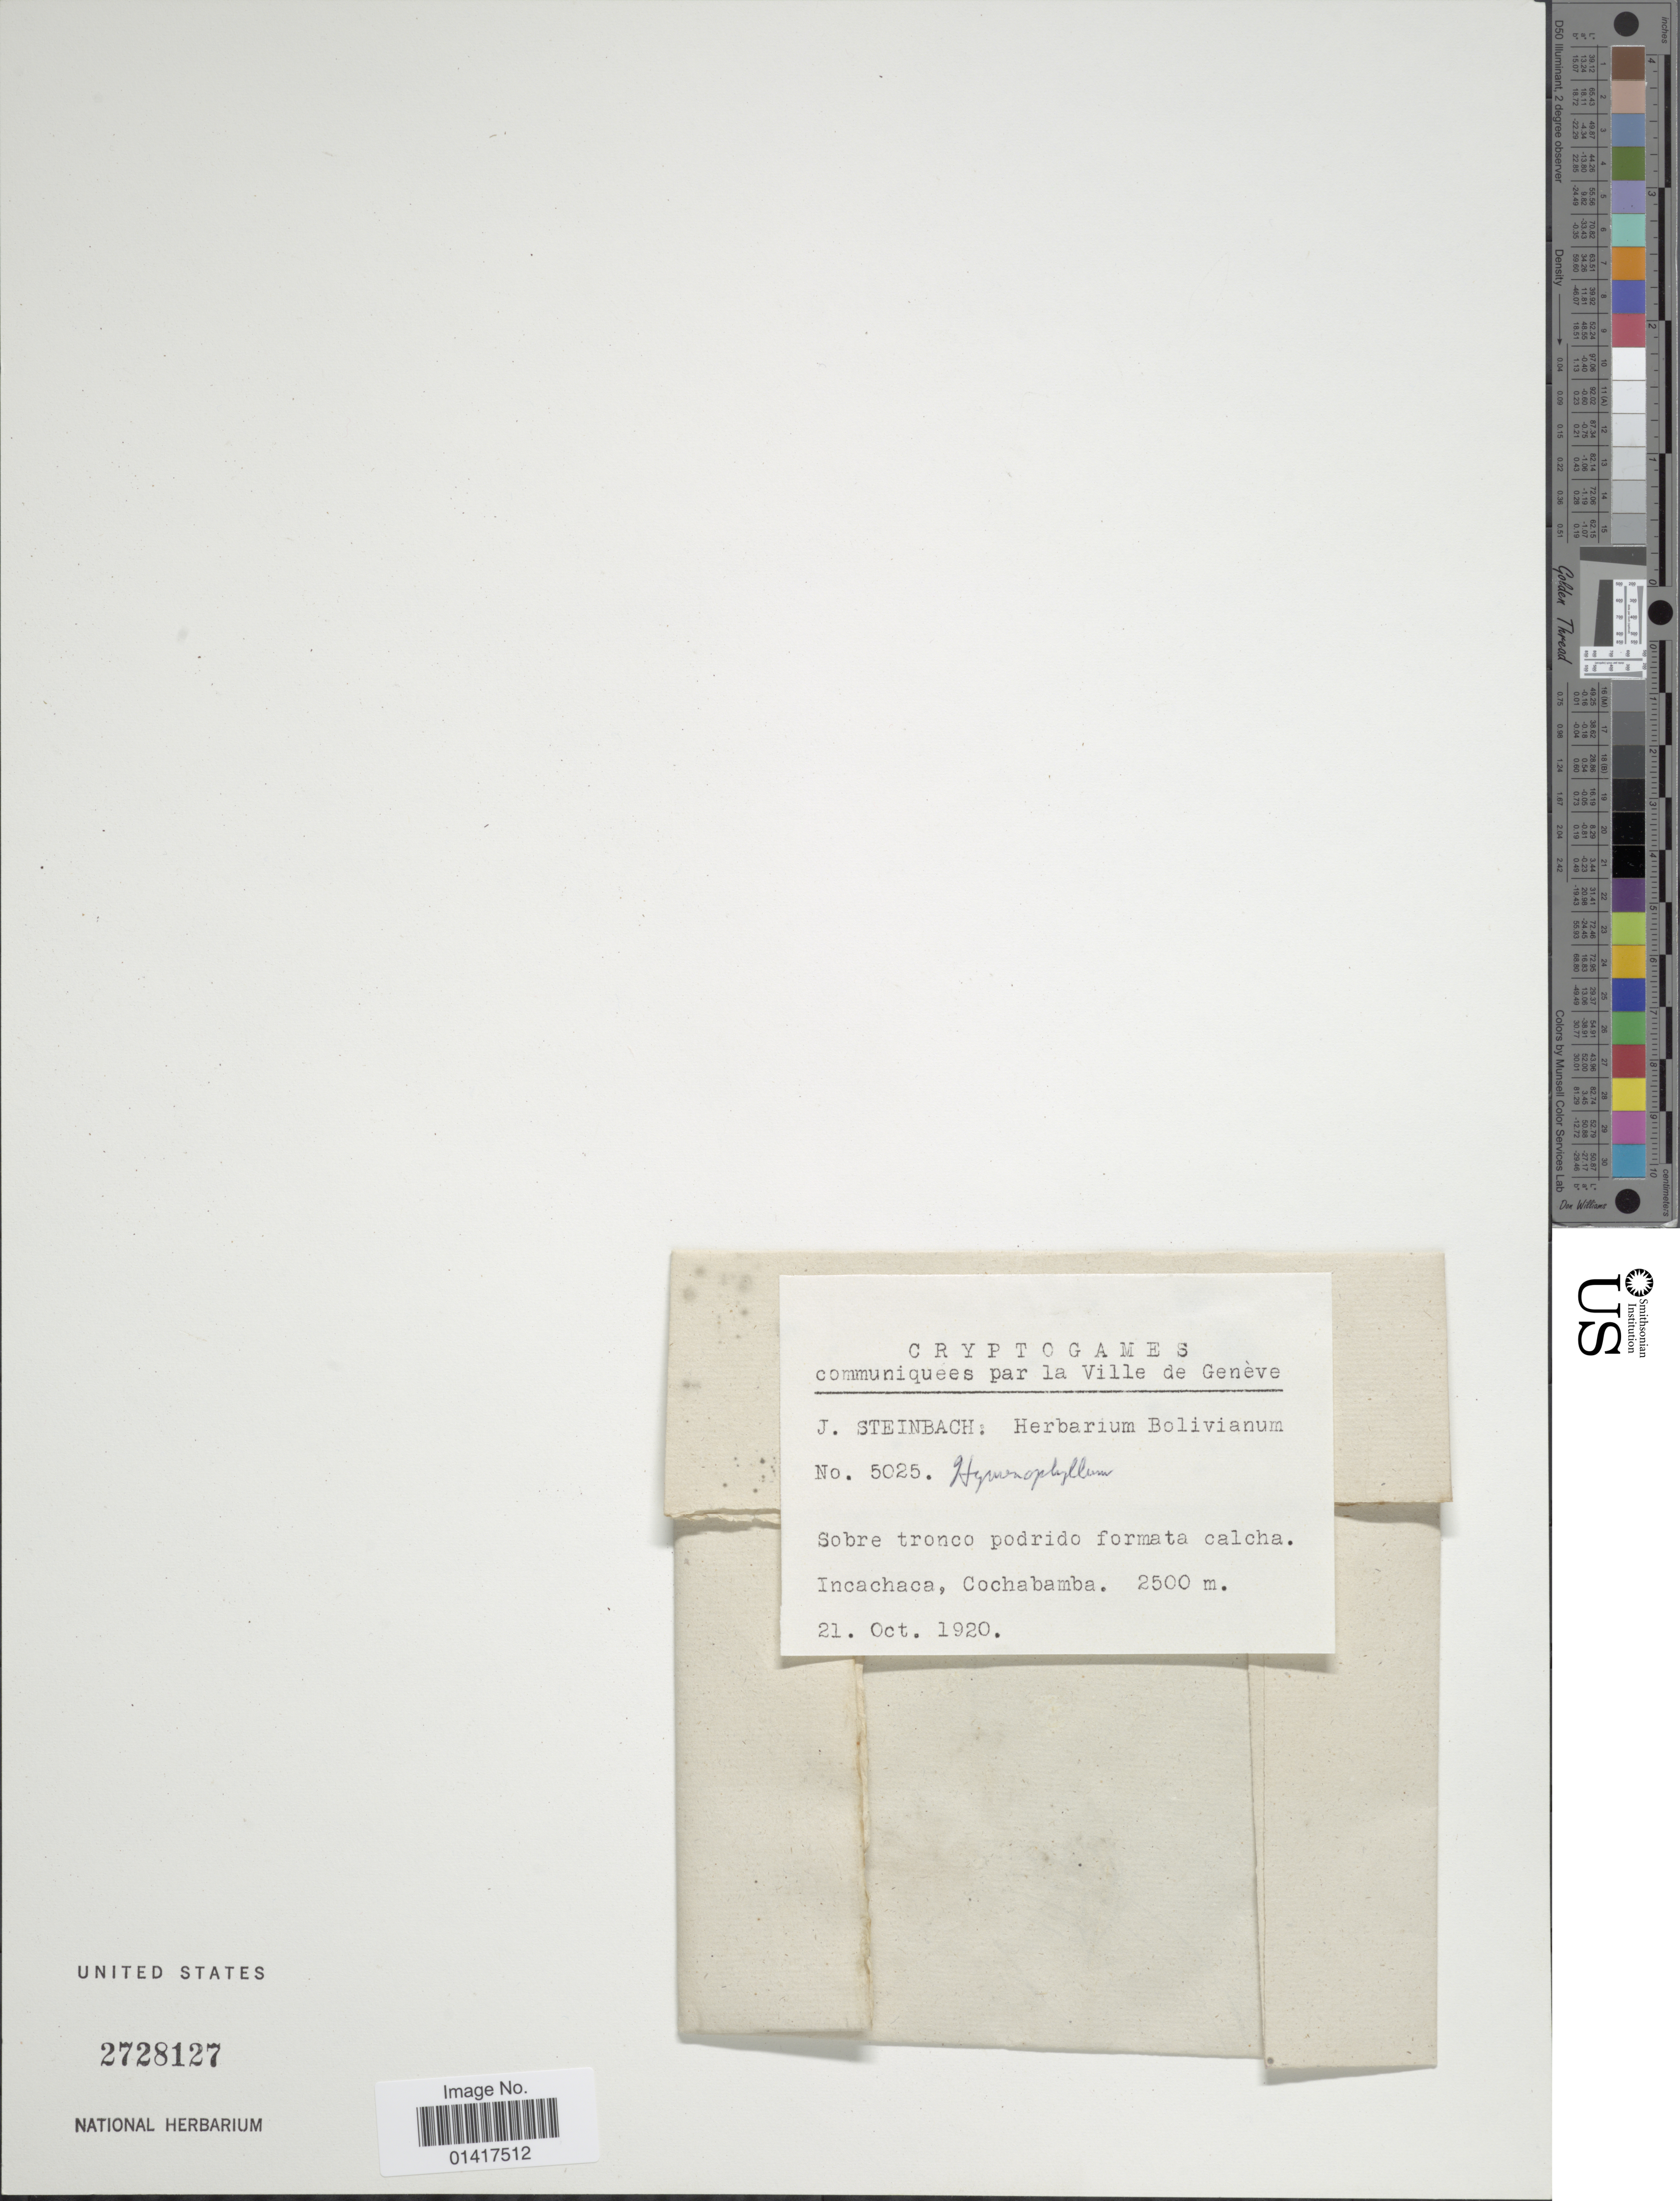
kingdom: Plantae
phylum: Tracheophyta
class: Polypodiopsida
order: Hymenophyllales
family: Hymenophyllaceae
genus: Hymenophyllum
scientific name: Hymenophyllum sp.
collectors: J. Steinbach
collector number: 5025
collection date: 1920-10-21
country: Bolivia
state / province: Cochabamba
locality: Sobre tronco podrido formata clacha. Incachca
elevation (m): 2500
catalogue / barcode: US 2728127